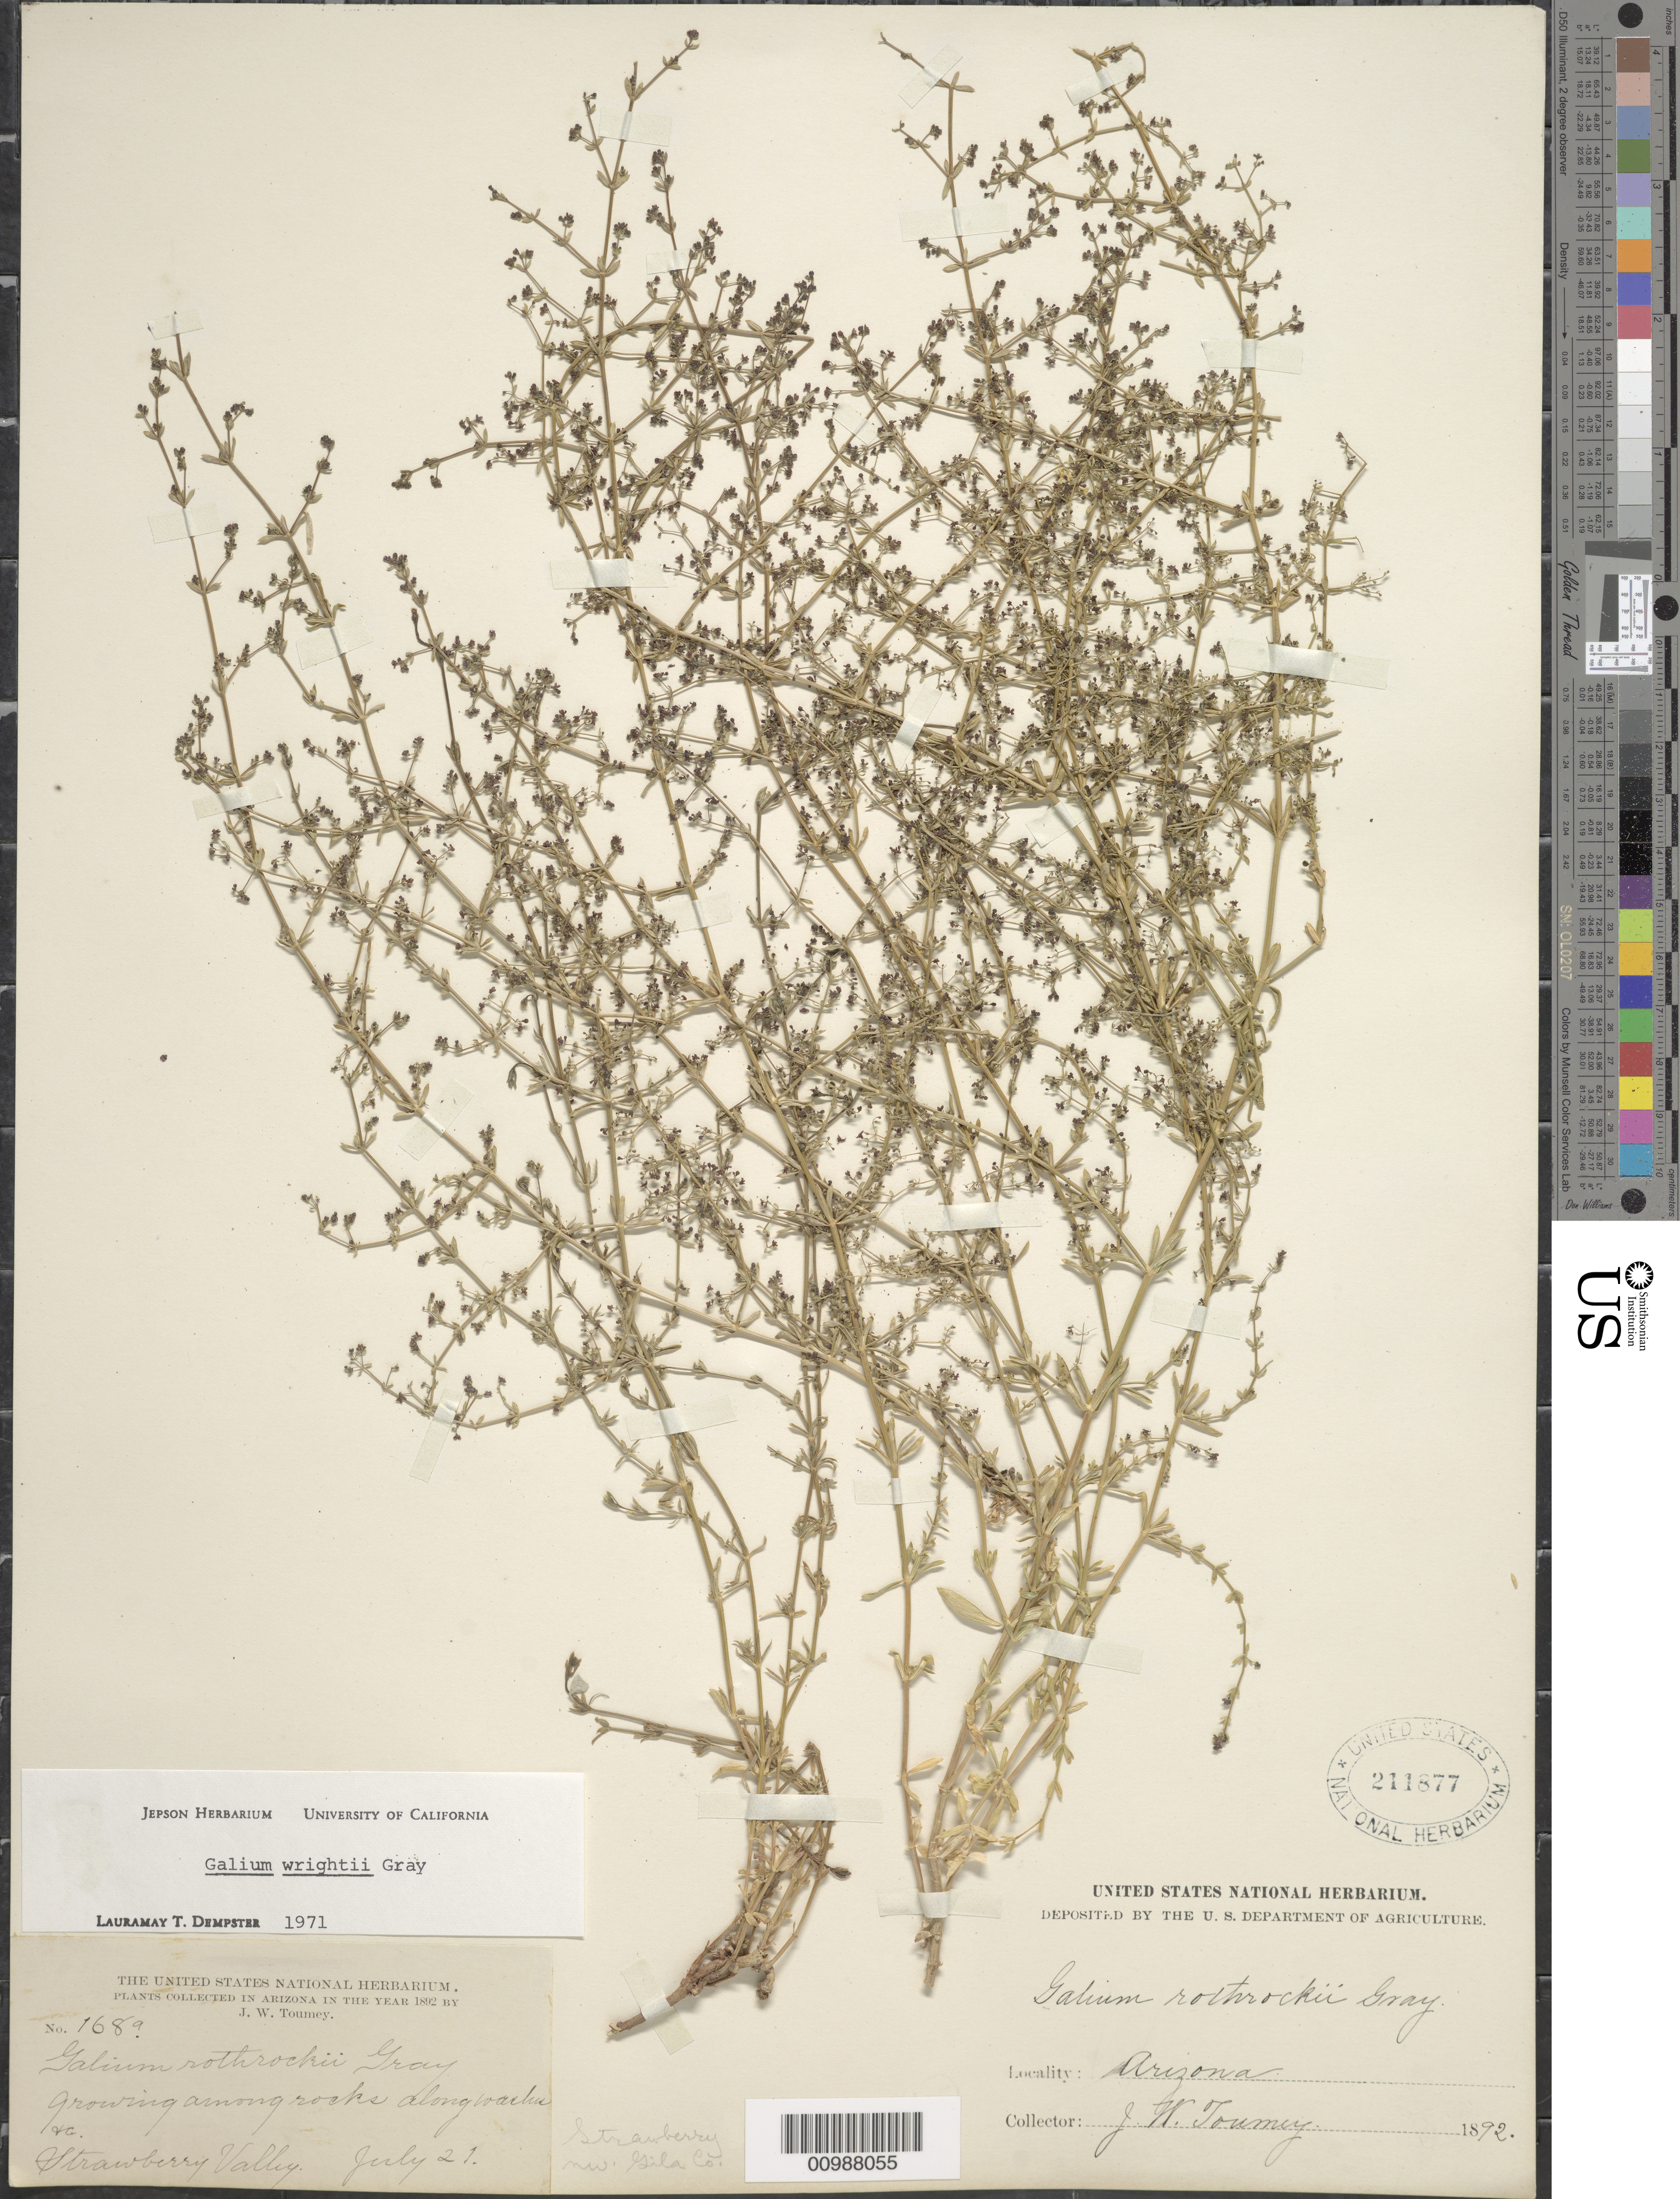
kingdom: Plantae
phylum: Tracheophyta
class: Magnoliopsida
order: Gentianales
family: Rubiaceae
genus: Galium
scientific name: Galium wrightii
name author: A. Gray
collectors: J. W. Toumey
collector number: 1689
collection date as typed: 21 Jul 1892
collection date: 1892-07-21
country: United States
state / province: Arizona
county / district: Gila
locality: Growing among rocks in Straberry Valley.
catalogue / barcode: US 211877